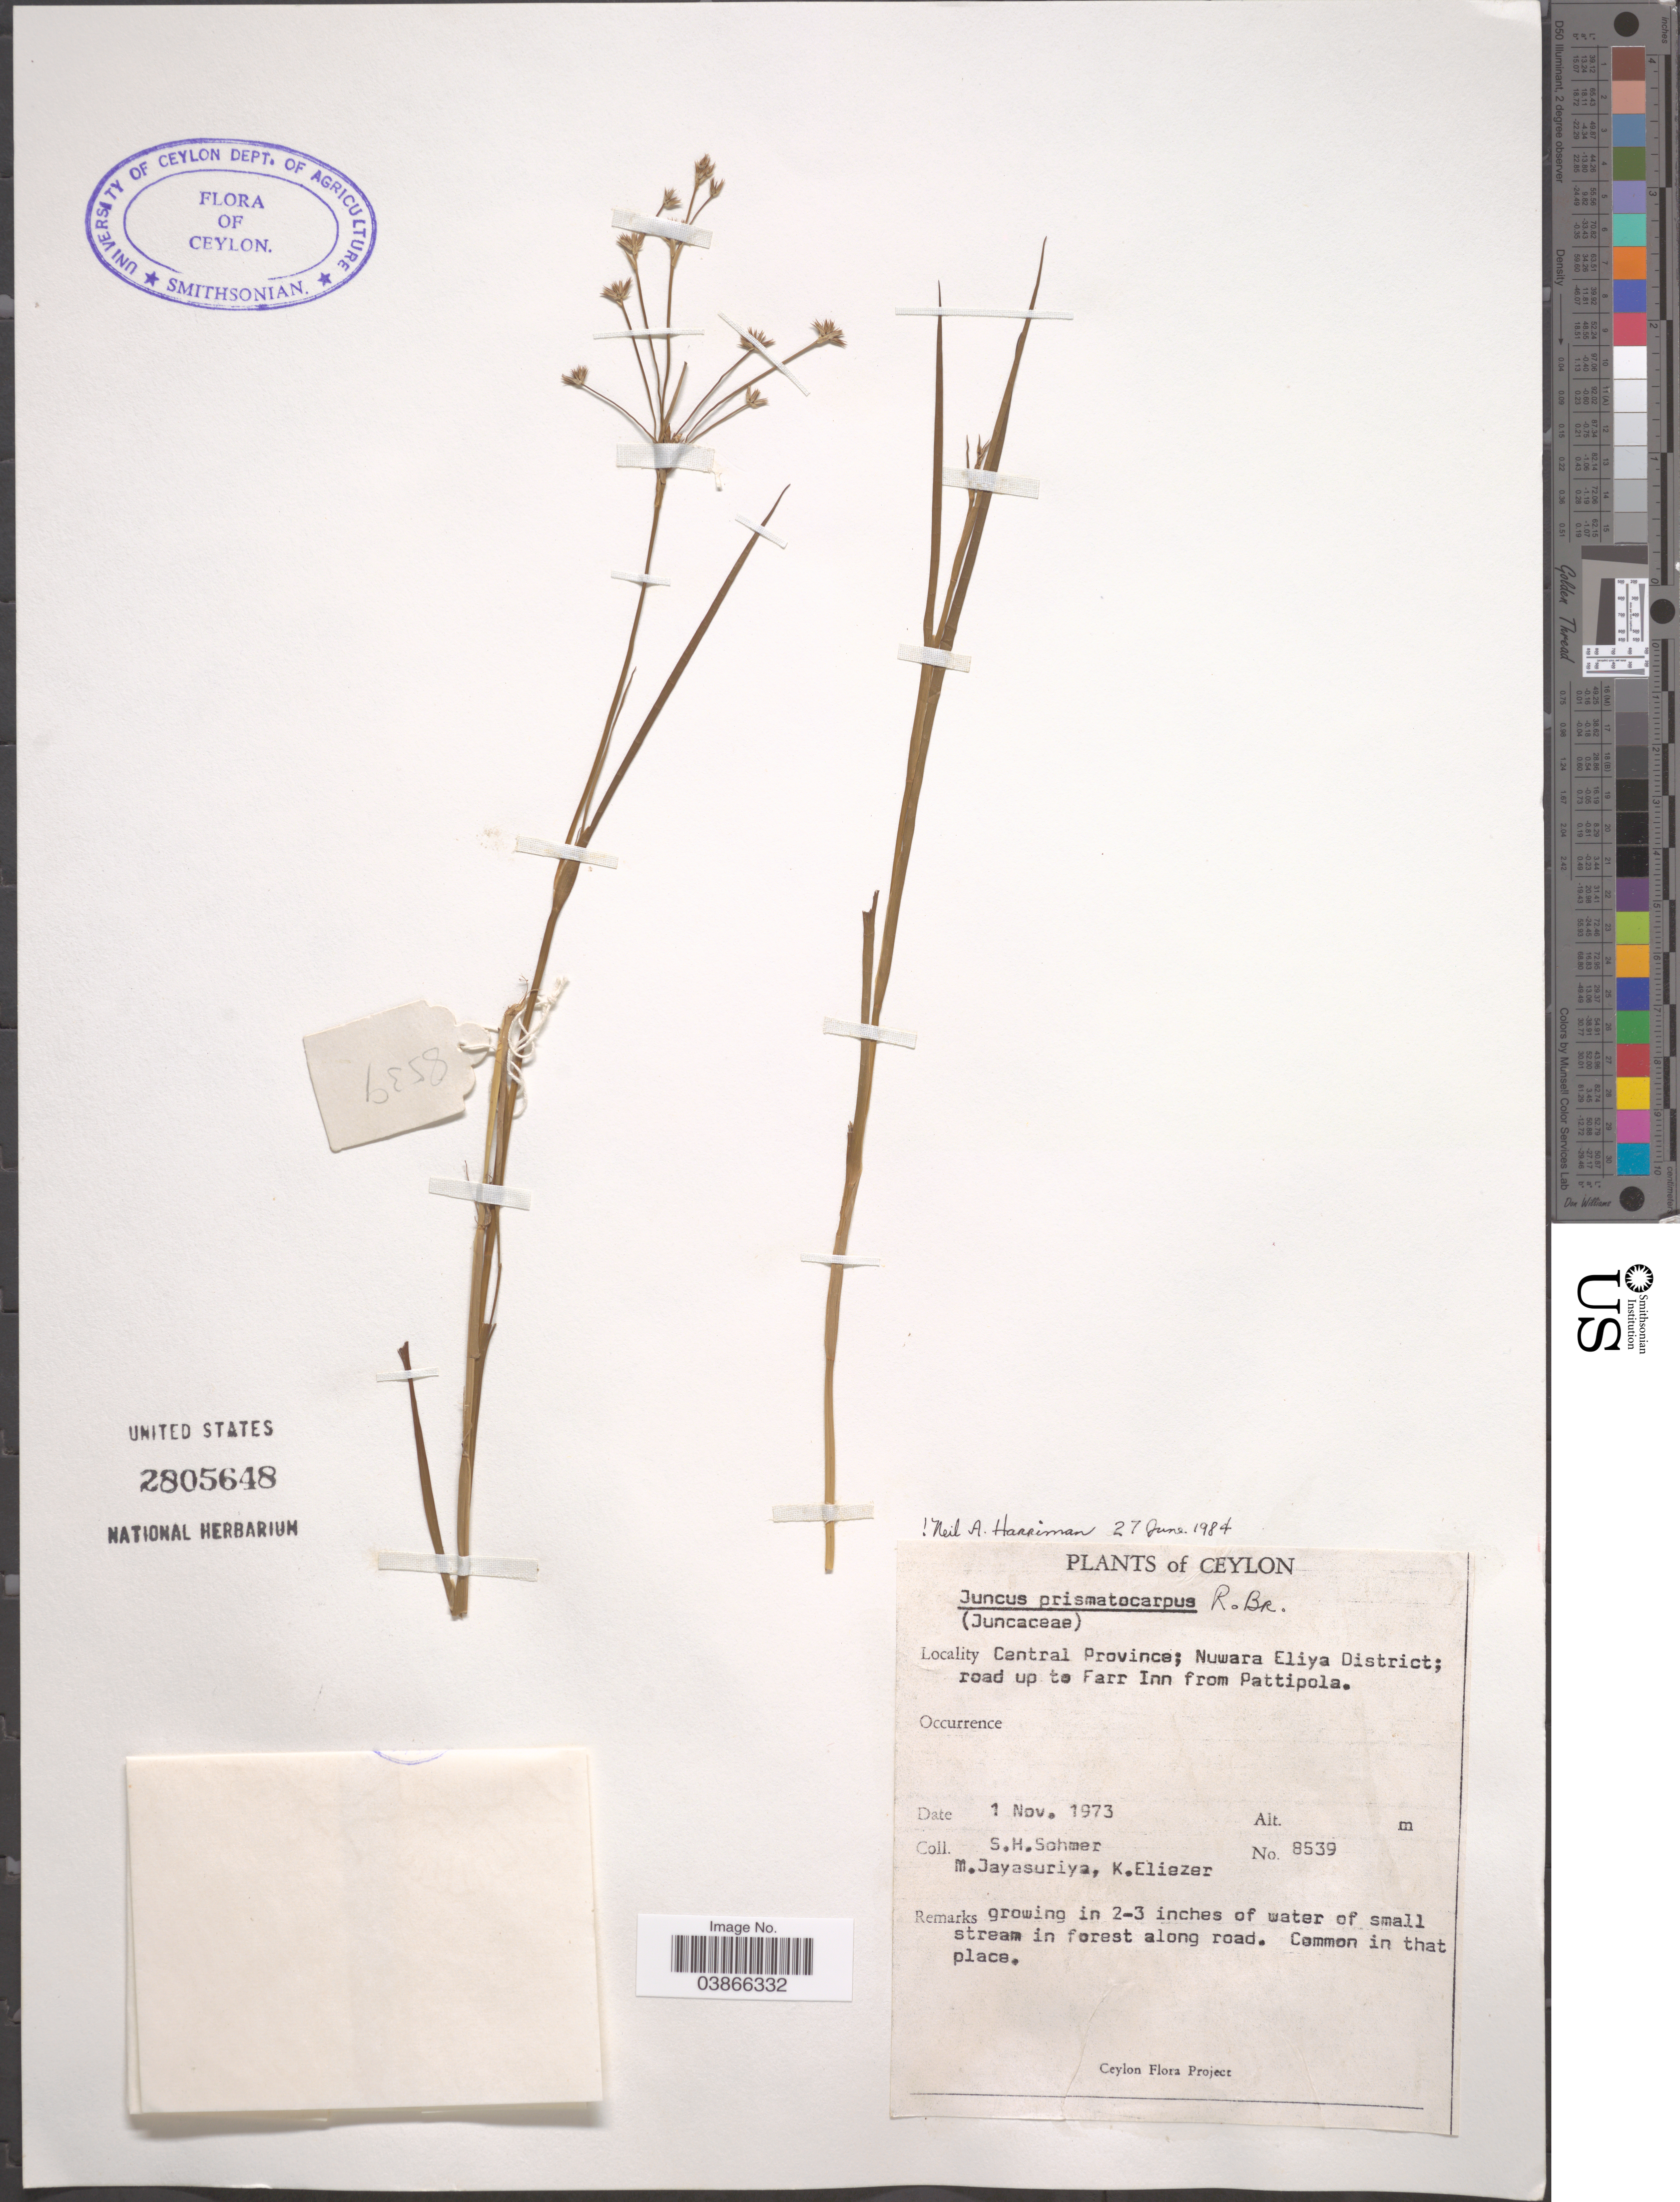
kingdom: Plantae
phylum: Tracheophyta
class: Liliopsida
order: Poales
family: Juncaceae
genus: Juncus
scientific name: Juncus prismatocarpus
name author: R. Br.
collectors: S. H. Sohmer, M. Jayasuriya & K. Eliezer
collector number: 8539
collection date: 1973-11-01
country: Sri Lanka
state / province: Central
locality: Ceylon. Nuwara Eliya District; road up to Farr Inn from Pattipola.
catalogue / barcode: US 2805648